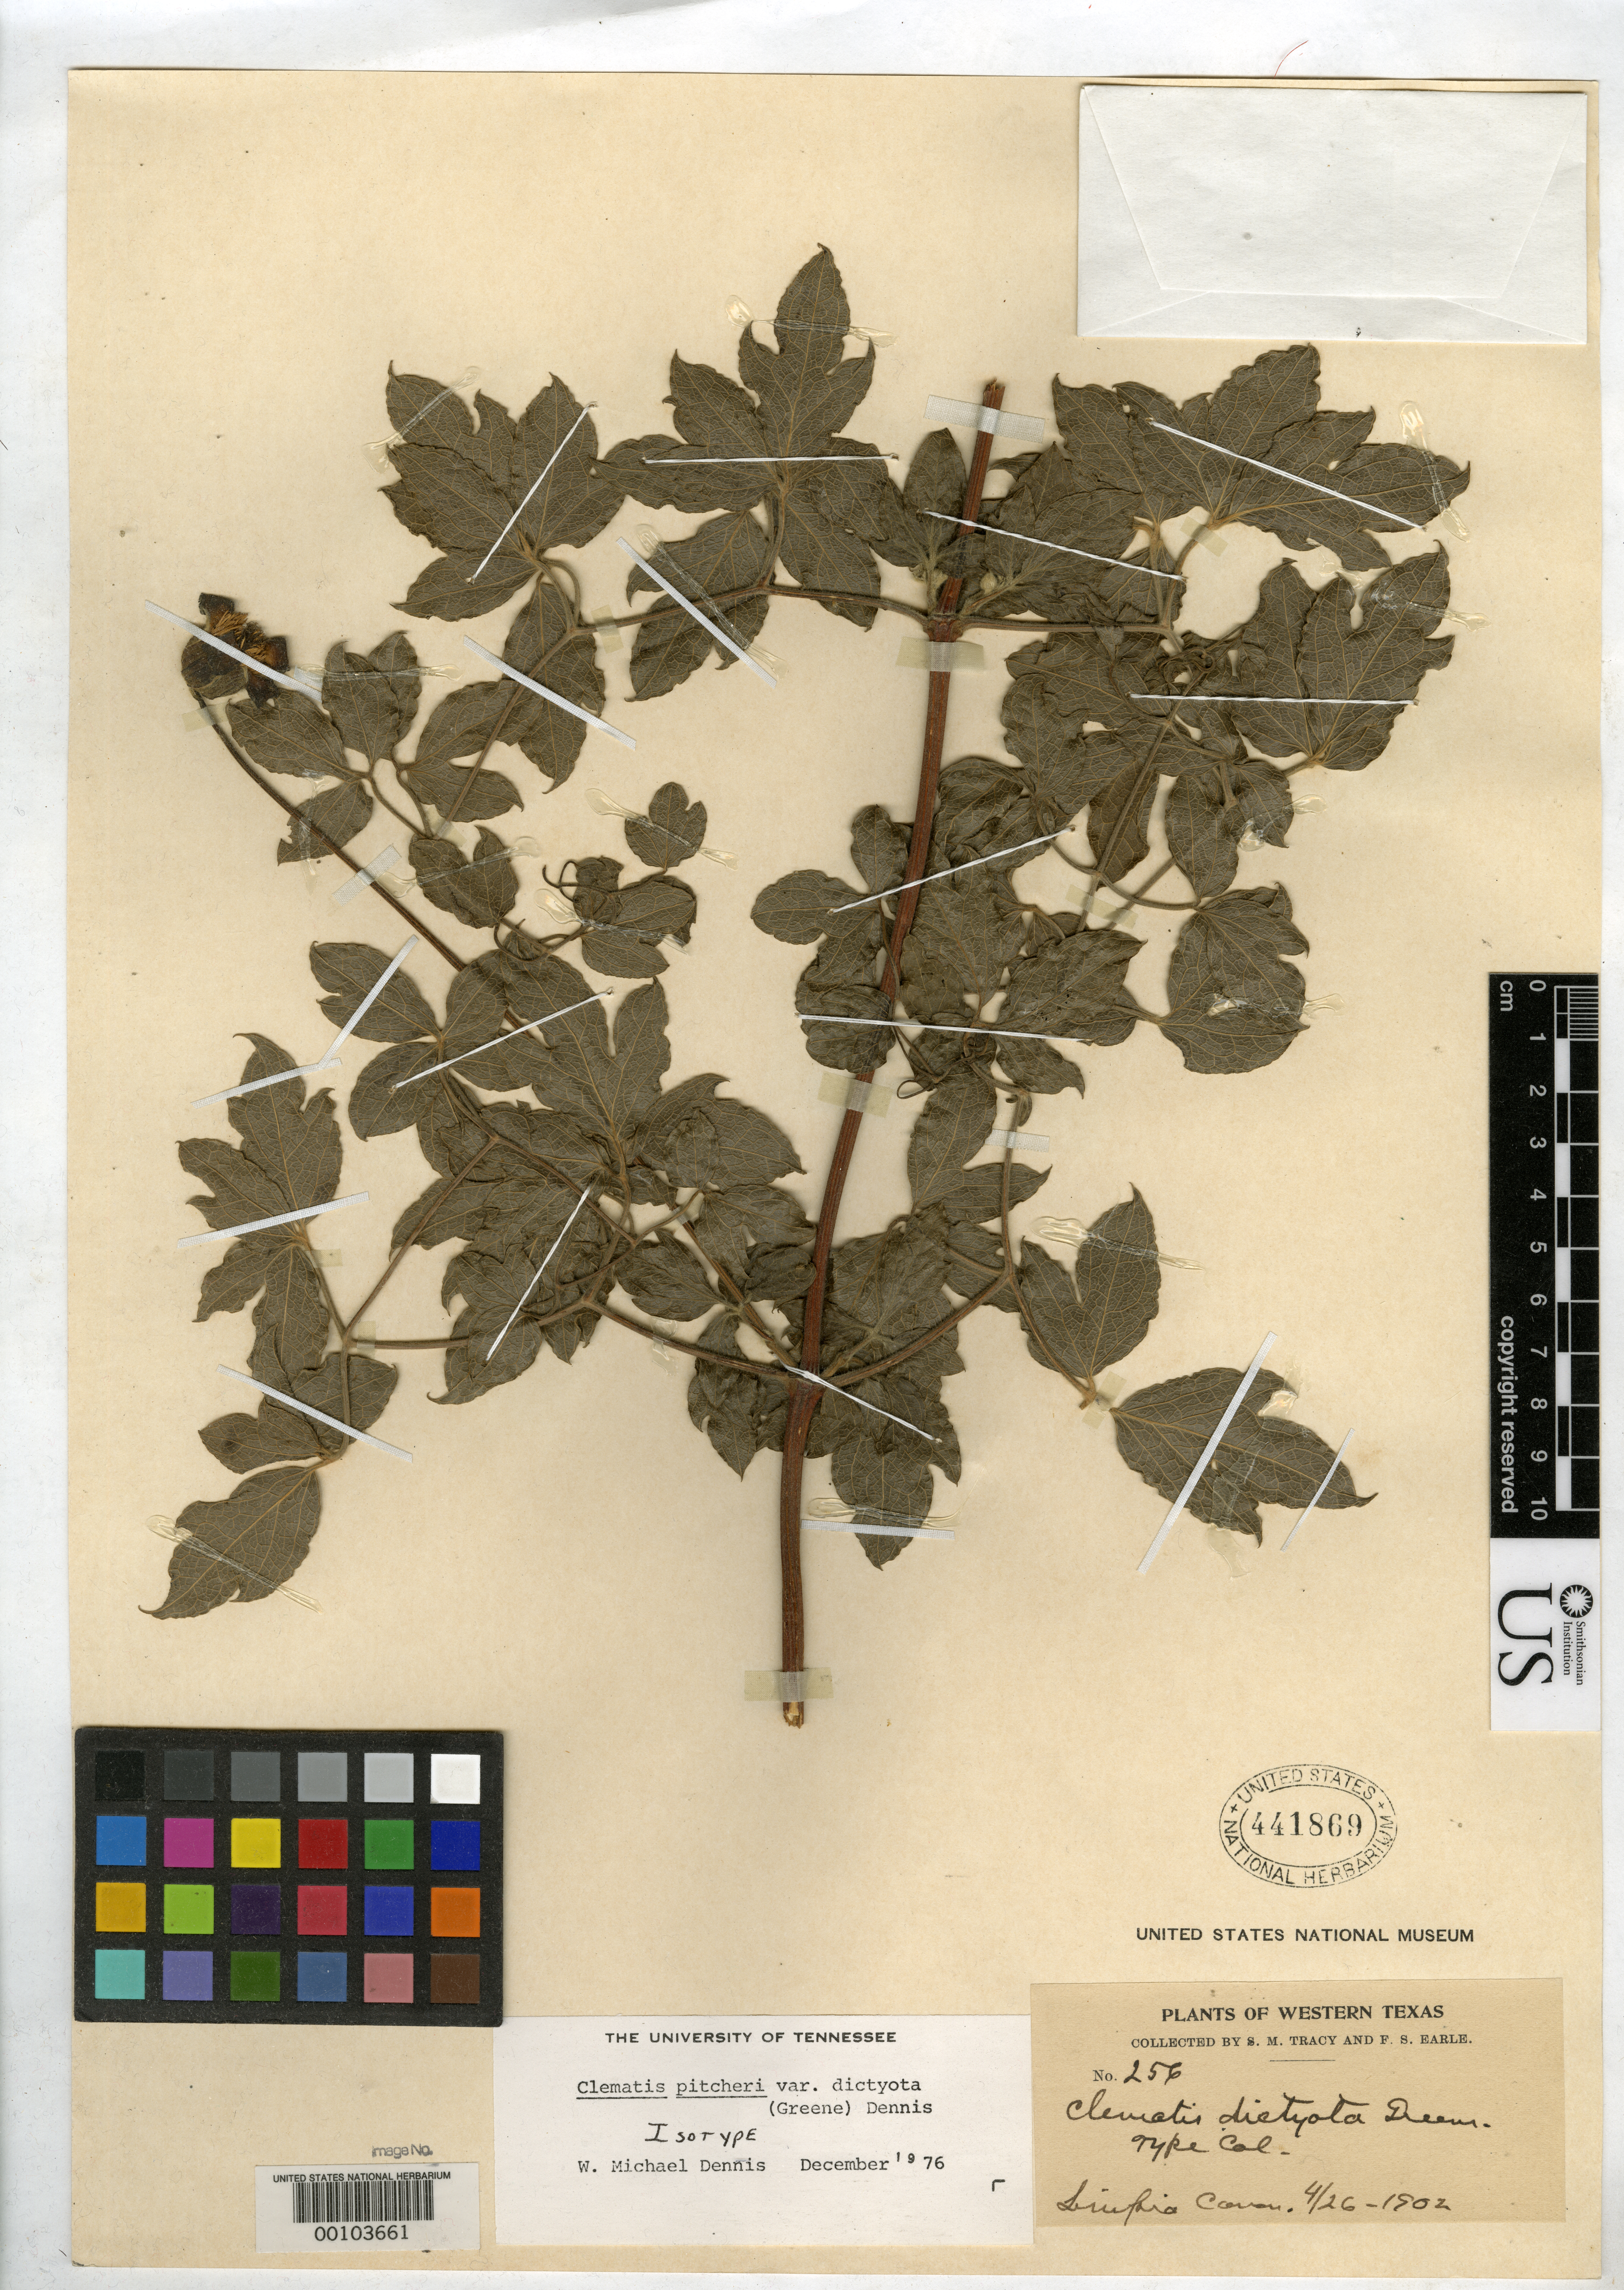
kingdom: Plantae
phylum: Tracheophyta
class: Magnoliopsida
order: Ranunculales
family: Ranunculaceae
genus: Clematis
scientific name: Clematis dictyota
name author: Greene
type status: Isolectotype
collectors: S. M. Tracy & F. S. Earle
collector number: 256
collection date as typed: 26 Apr 1902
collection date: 1902-04-26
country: United States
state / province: Texas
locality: Limpia Canyon.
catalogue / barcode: US 441869